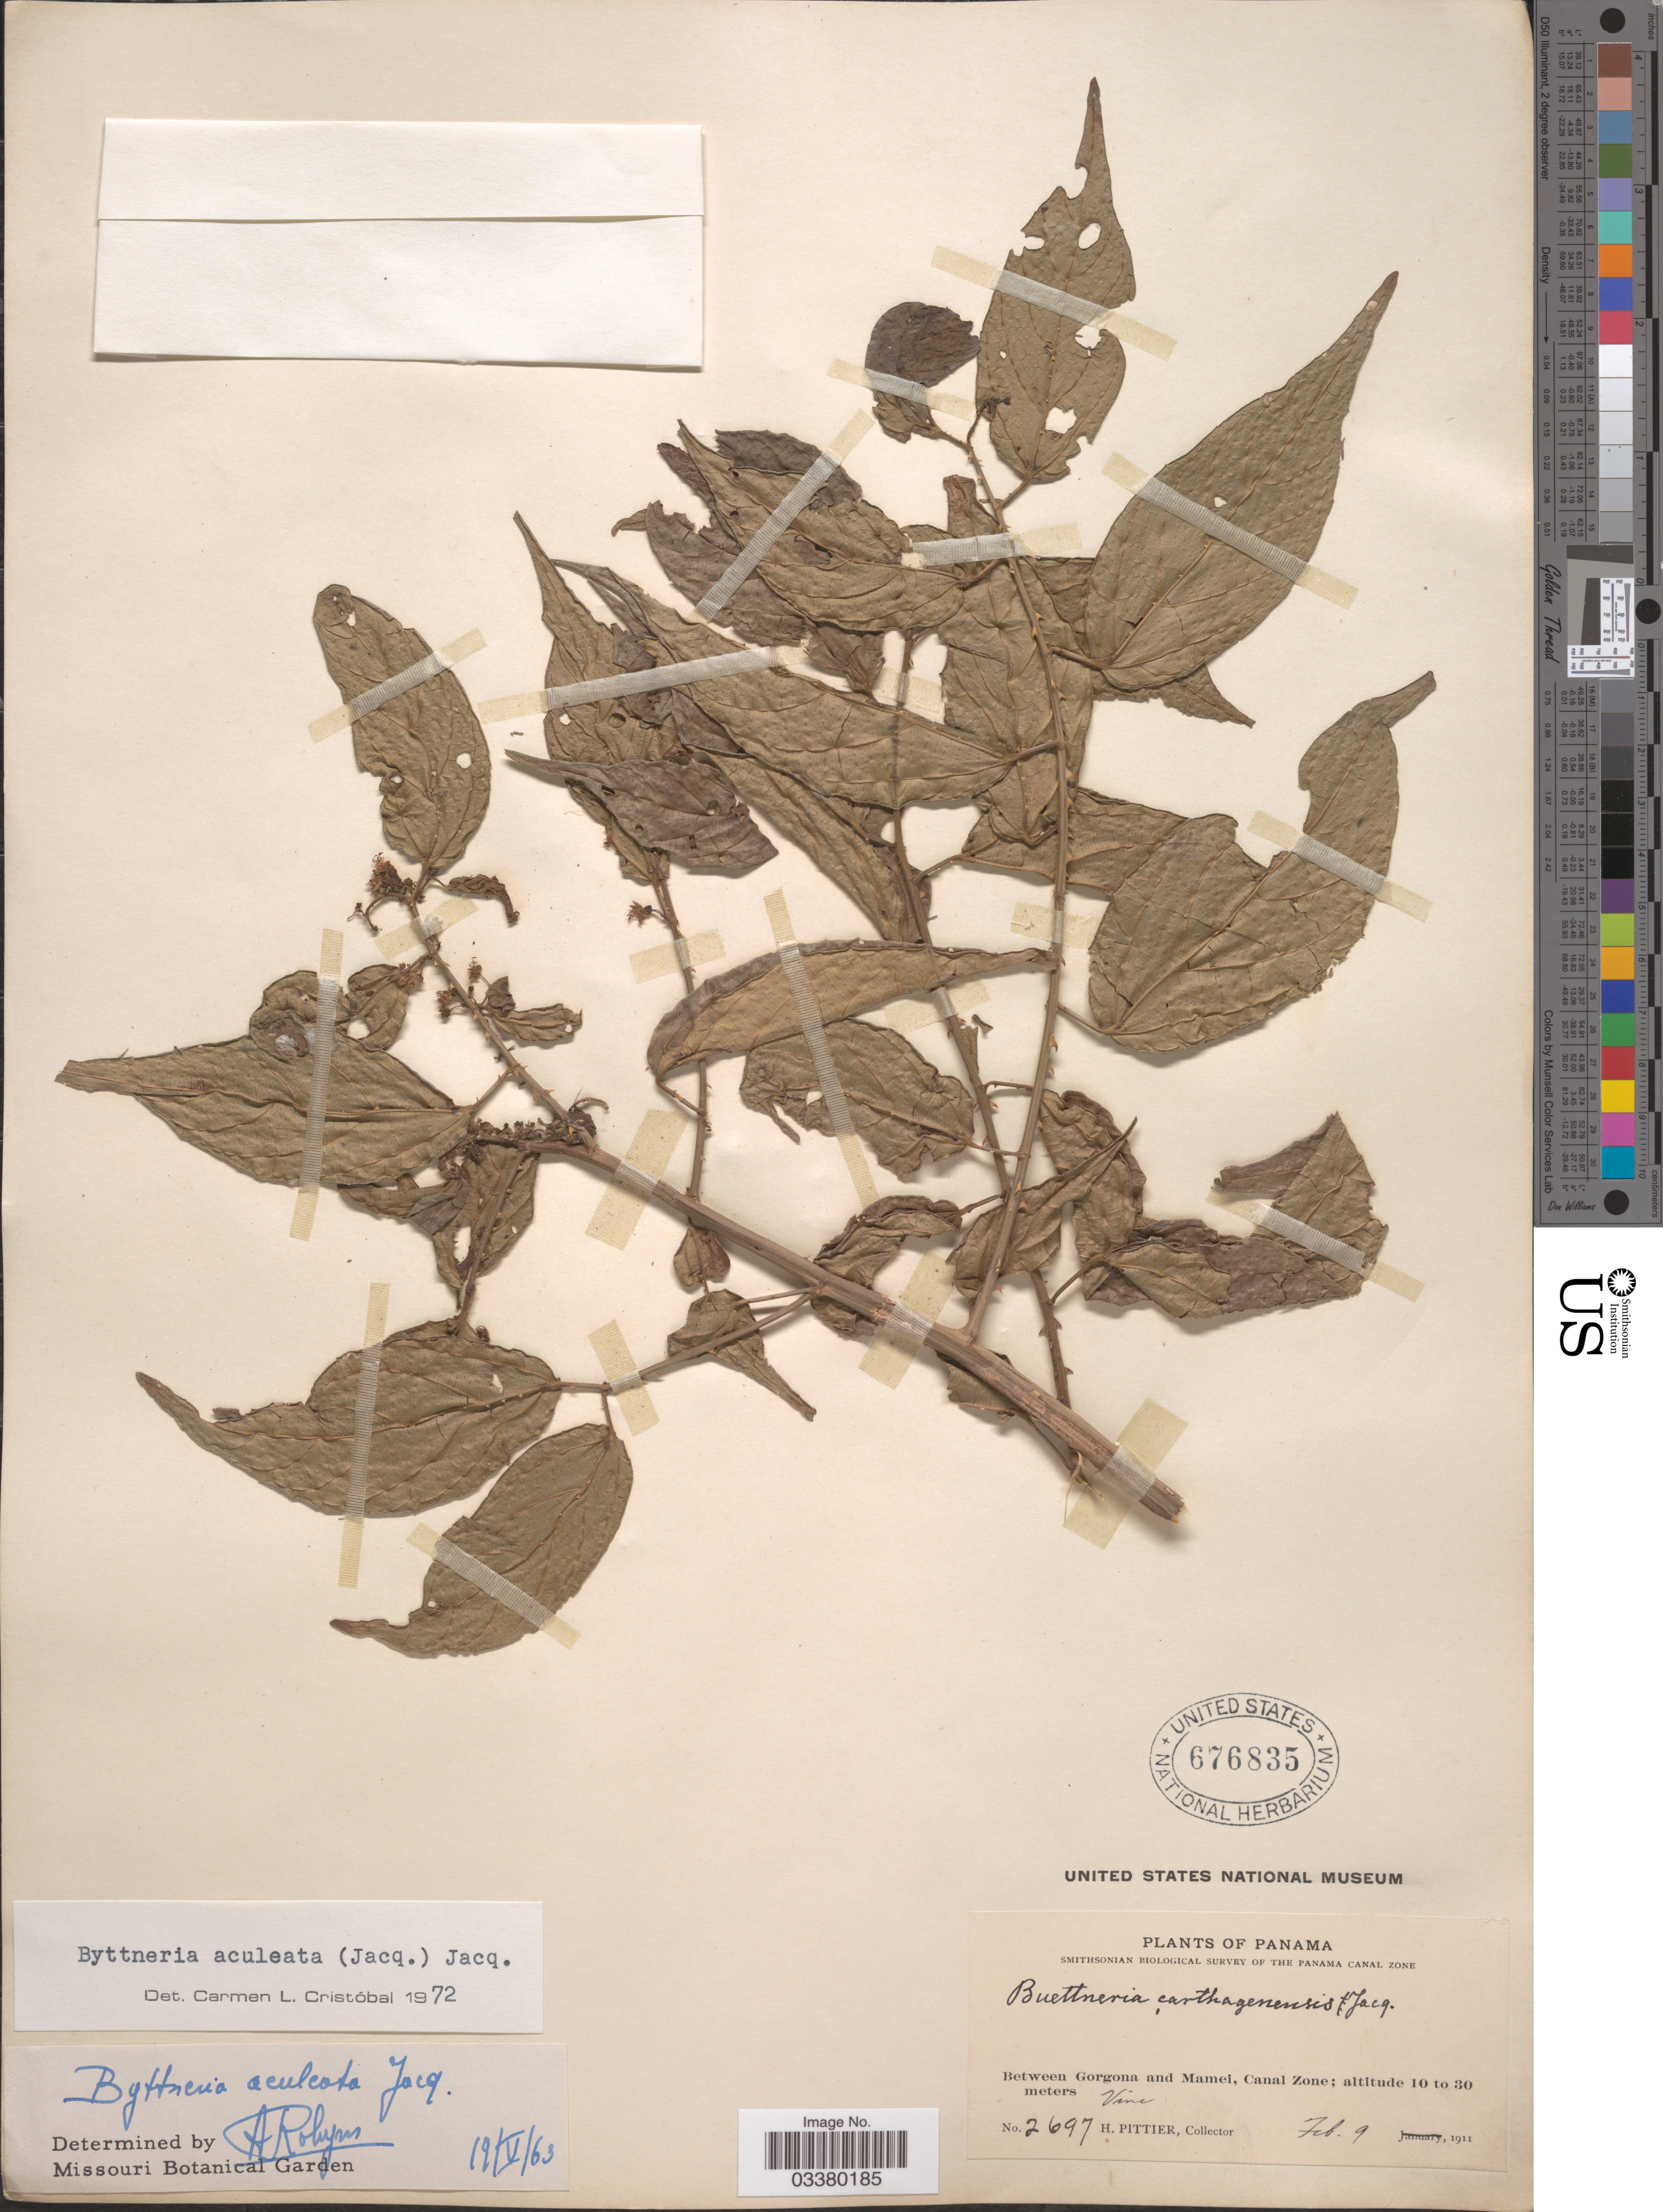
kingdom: Plantae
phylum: Tracheophyta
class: Magnoliopsida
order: Malvales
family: Malvaceae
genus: Byttneria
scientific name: Byttneria aculeata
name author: (Jacq.) Jacq.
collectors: H. F. Pittier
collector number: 2697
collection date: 1911-02-09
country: Panama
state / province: Colón / Panamá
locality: Between Gorgona and Mamei, Canal Zone.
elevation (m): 10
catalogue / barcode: US 676835